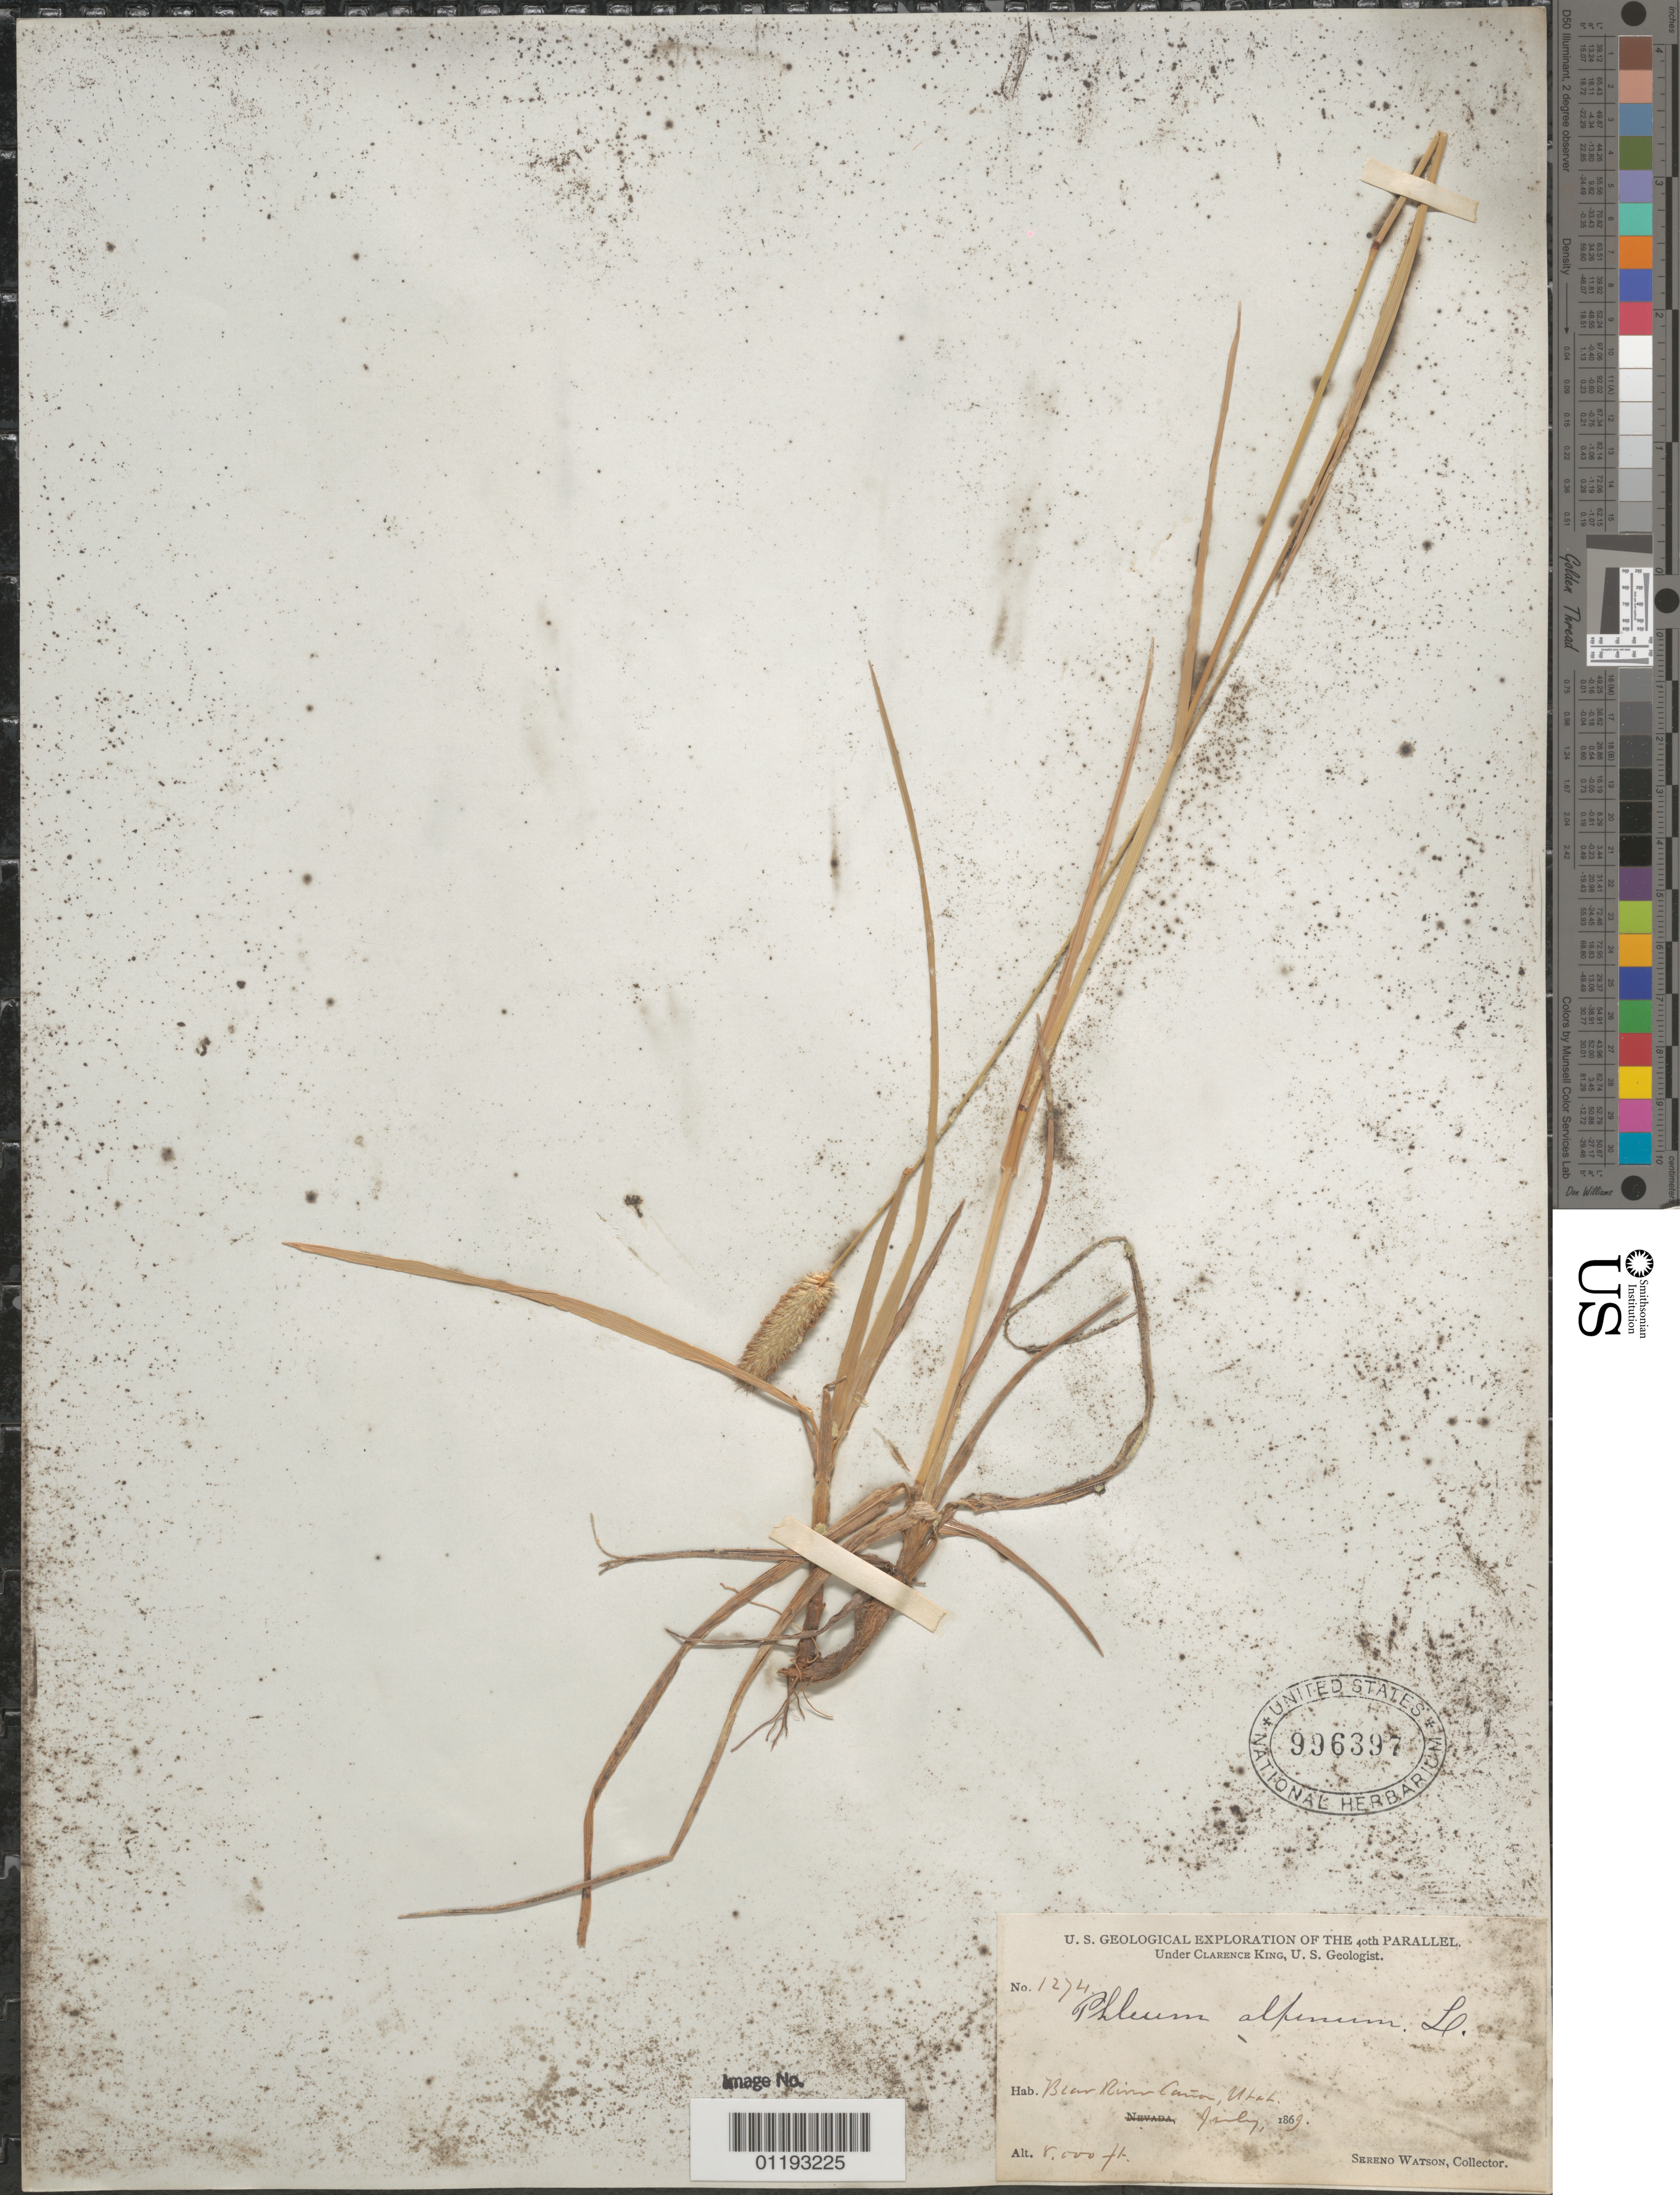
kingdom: Plantae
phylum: Tracheophyta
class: Liliopsida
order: Poales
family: Poaceae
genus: Phleum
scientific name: Phleum alpinum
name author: L.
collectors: S. Watson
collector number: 1274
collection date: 1869-07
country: United States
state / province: Utah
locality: Bear River Canyon.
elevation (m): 2438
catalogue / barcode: US 996397